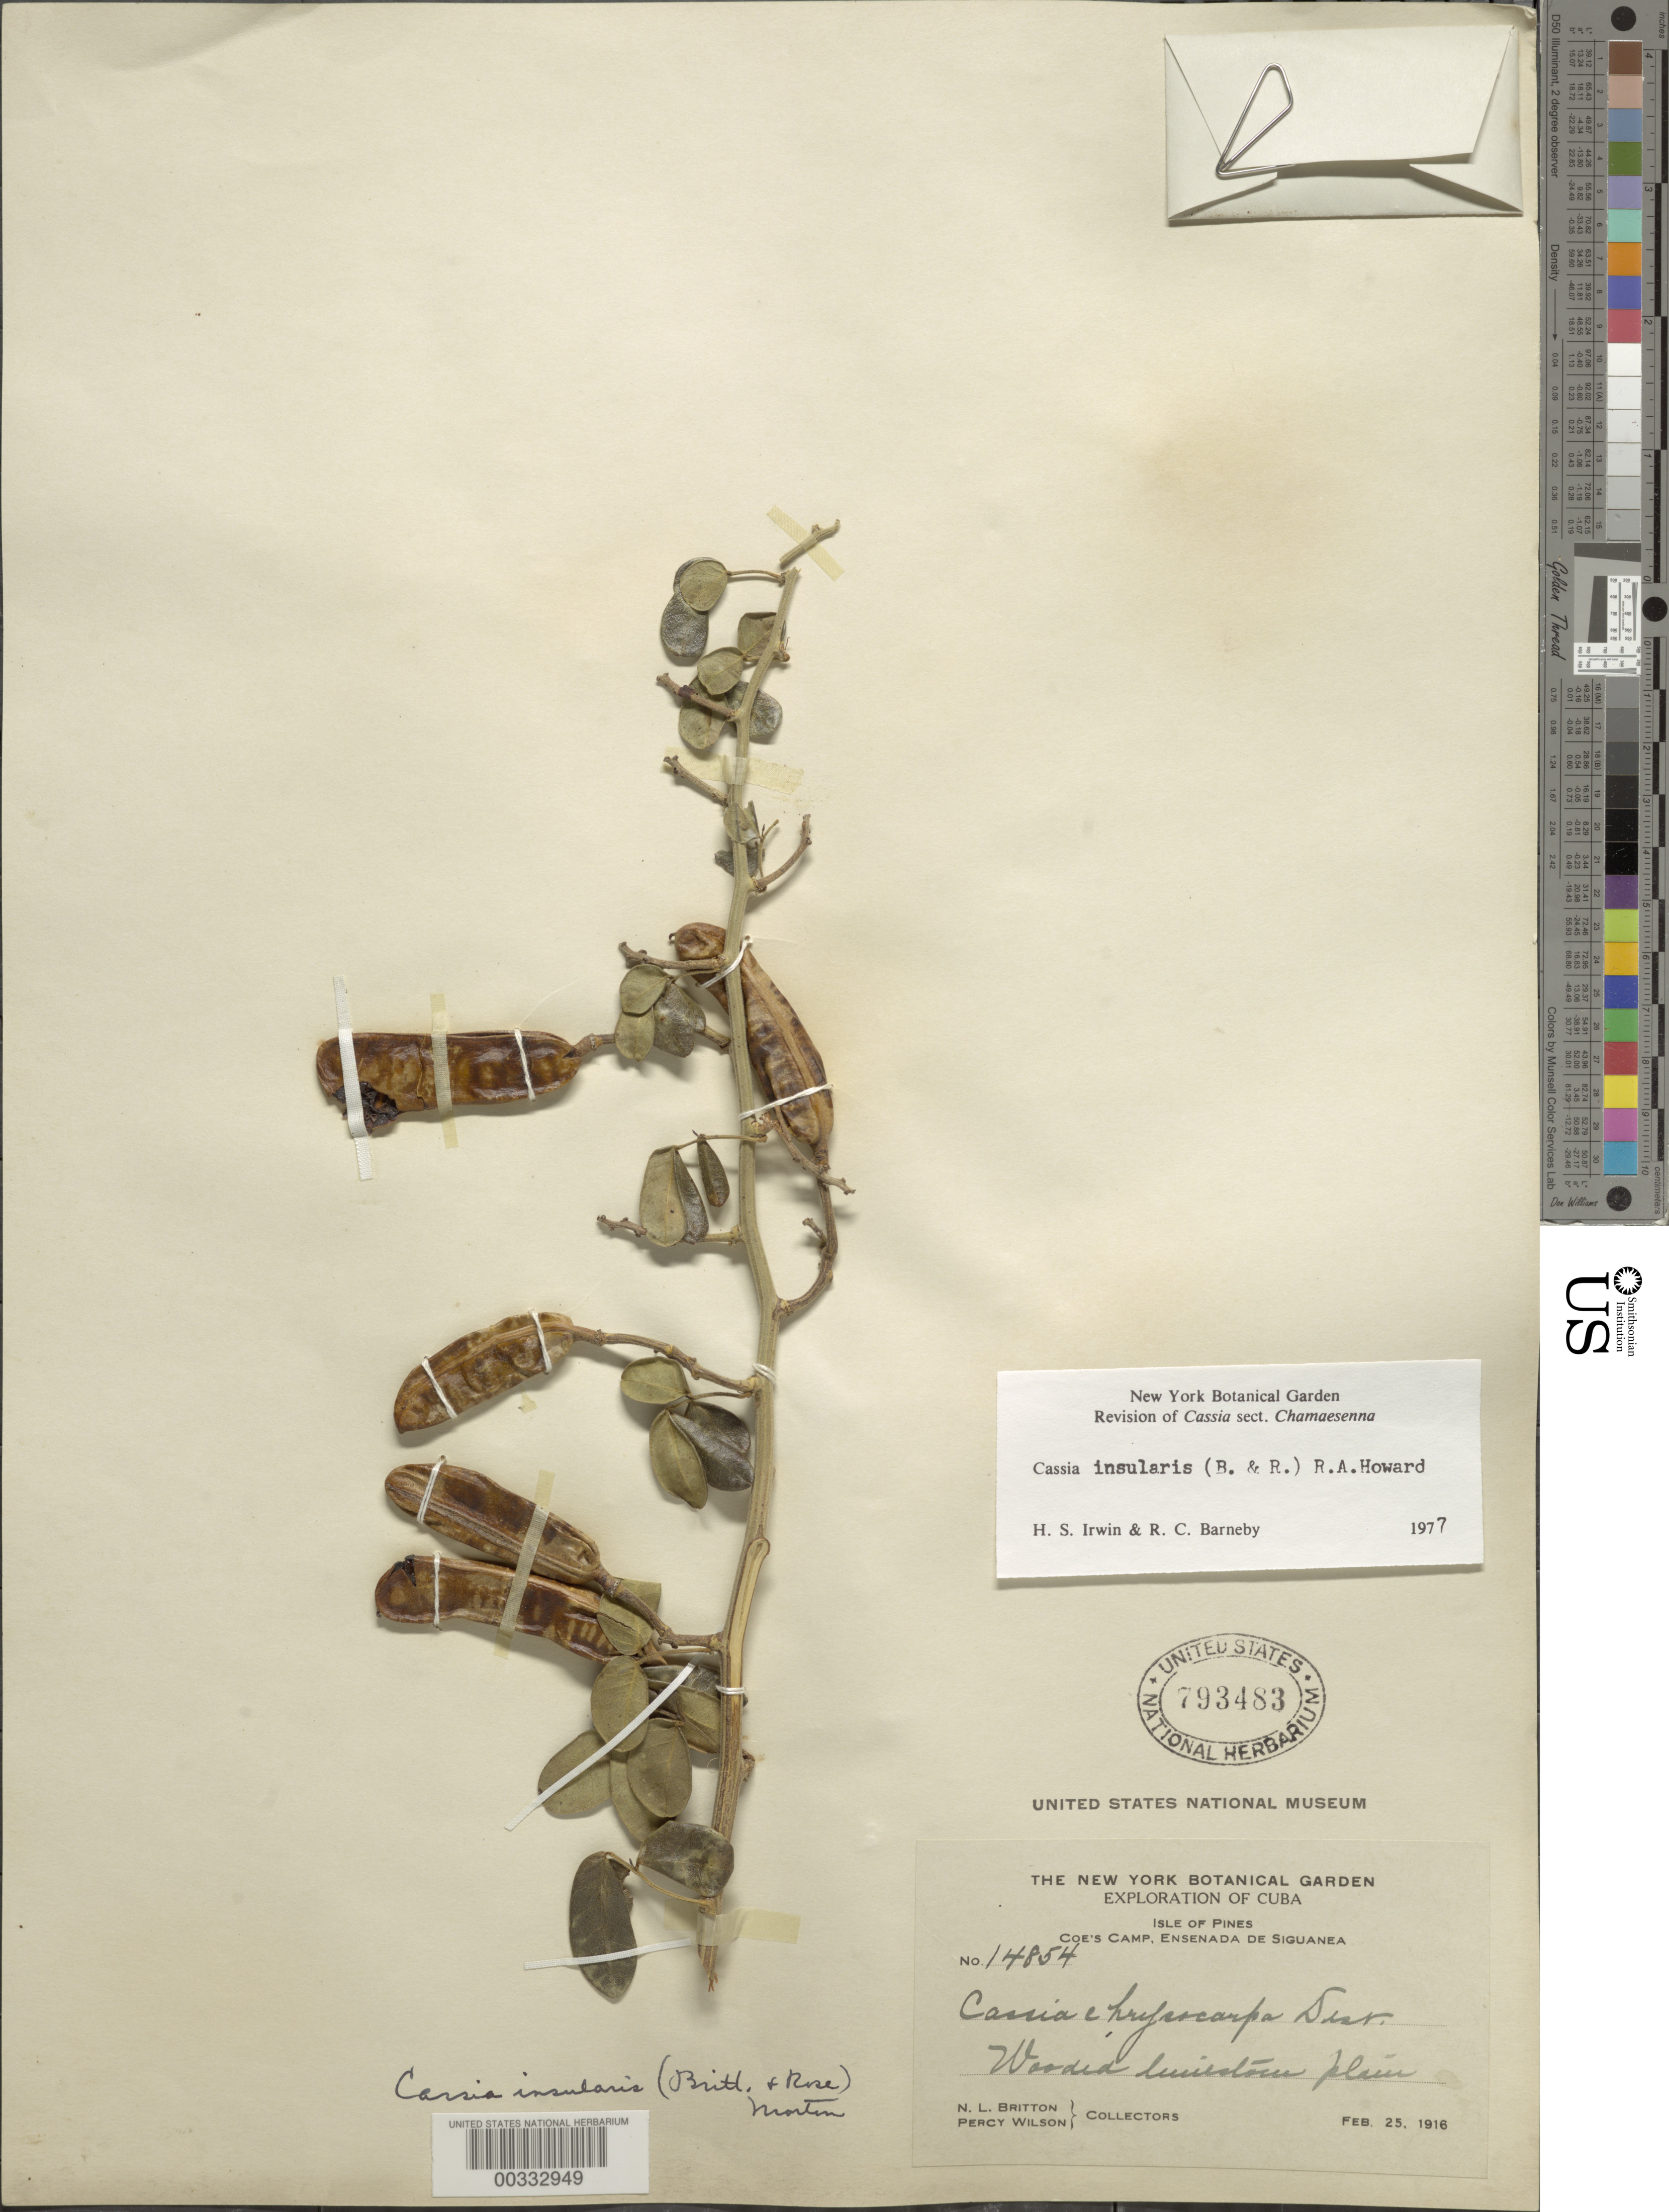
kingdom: Plantae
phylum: Tracheophyta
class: Magnoliopsida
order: Fabales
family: Fabaceae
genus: Senna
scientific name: Senna insularis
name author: (Britton & Rose) H.S. Irwin & Barneby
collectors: N. Britton & P. Wilson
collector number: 14854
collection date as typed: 25 Feb 1916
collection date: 1916-02-25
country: Cuba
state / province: Isla de La Juventud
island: Isla de La Juventud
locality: Coe's camp, ensenada de siguanea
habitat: Wooded limestone plain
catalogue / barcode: US 793483